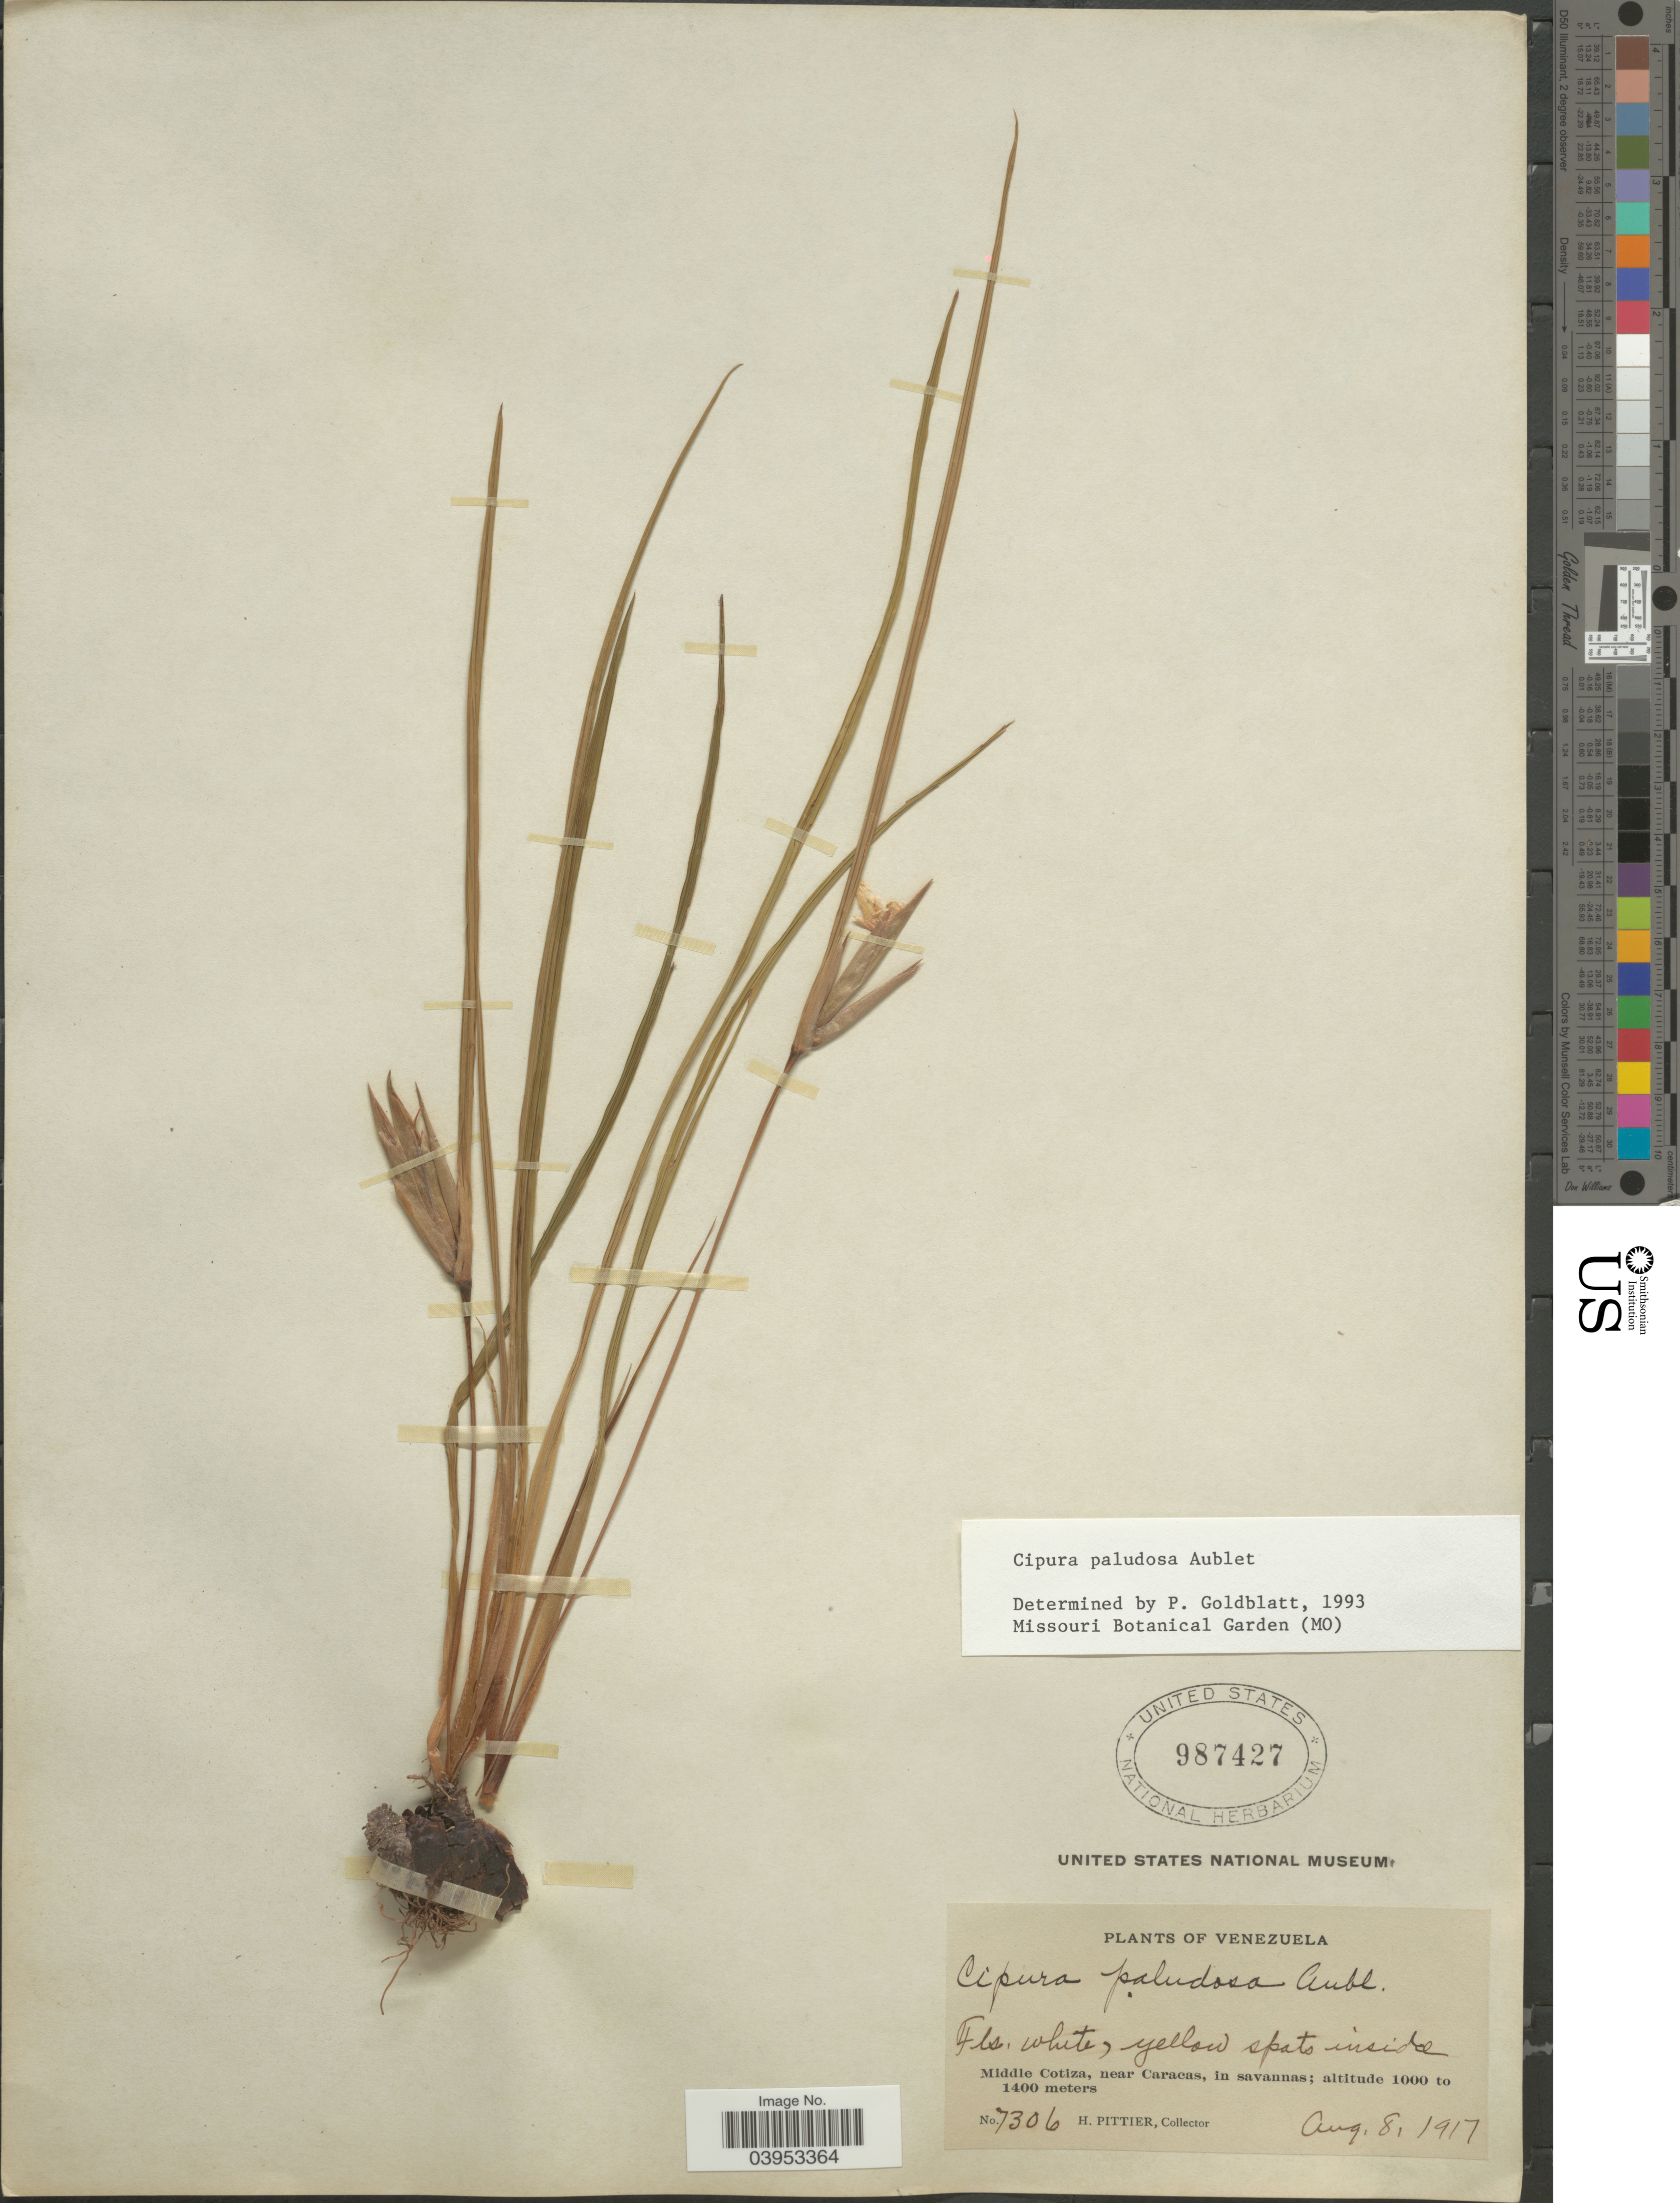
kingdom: Plantae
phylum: Tracheophyta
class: Liliopsida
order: Asparagales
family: Iridaceae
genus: Cipura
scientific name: Cipura paludosa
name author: Aubl.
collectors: H. F. Pittier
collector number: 7306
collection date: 1917-08-08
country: Venezuela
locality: Middle Cotiza, near Caracas, in savannas.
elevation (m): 1000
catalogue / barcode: US 987427